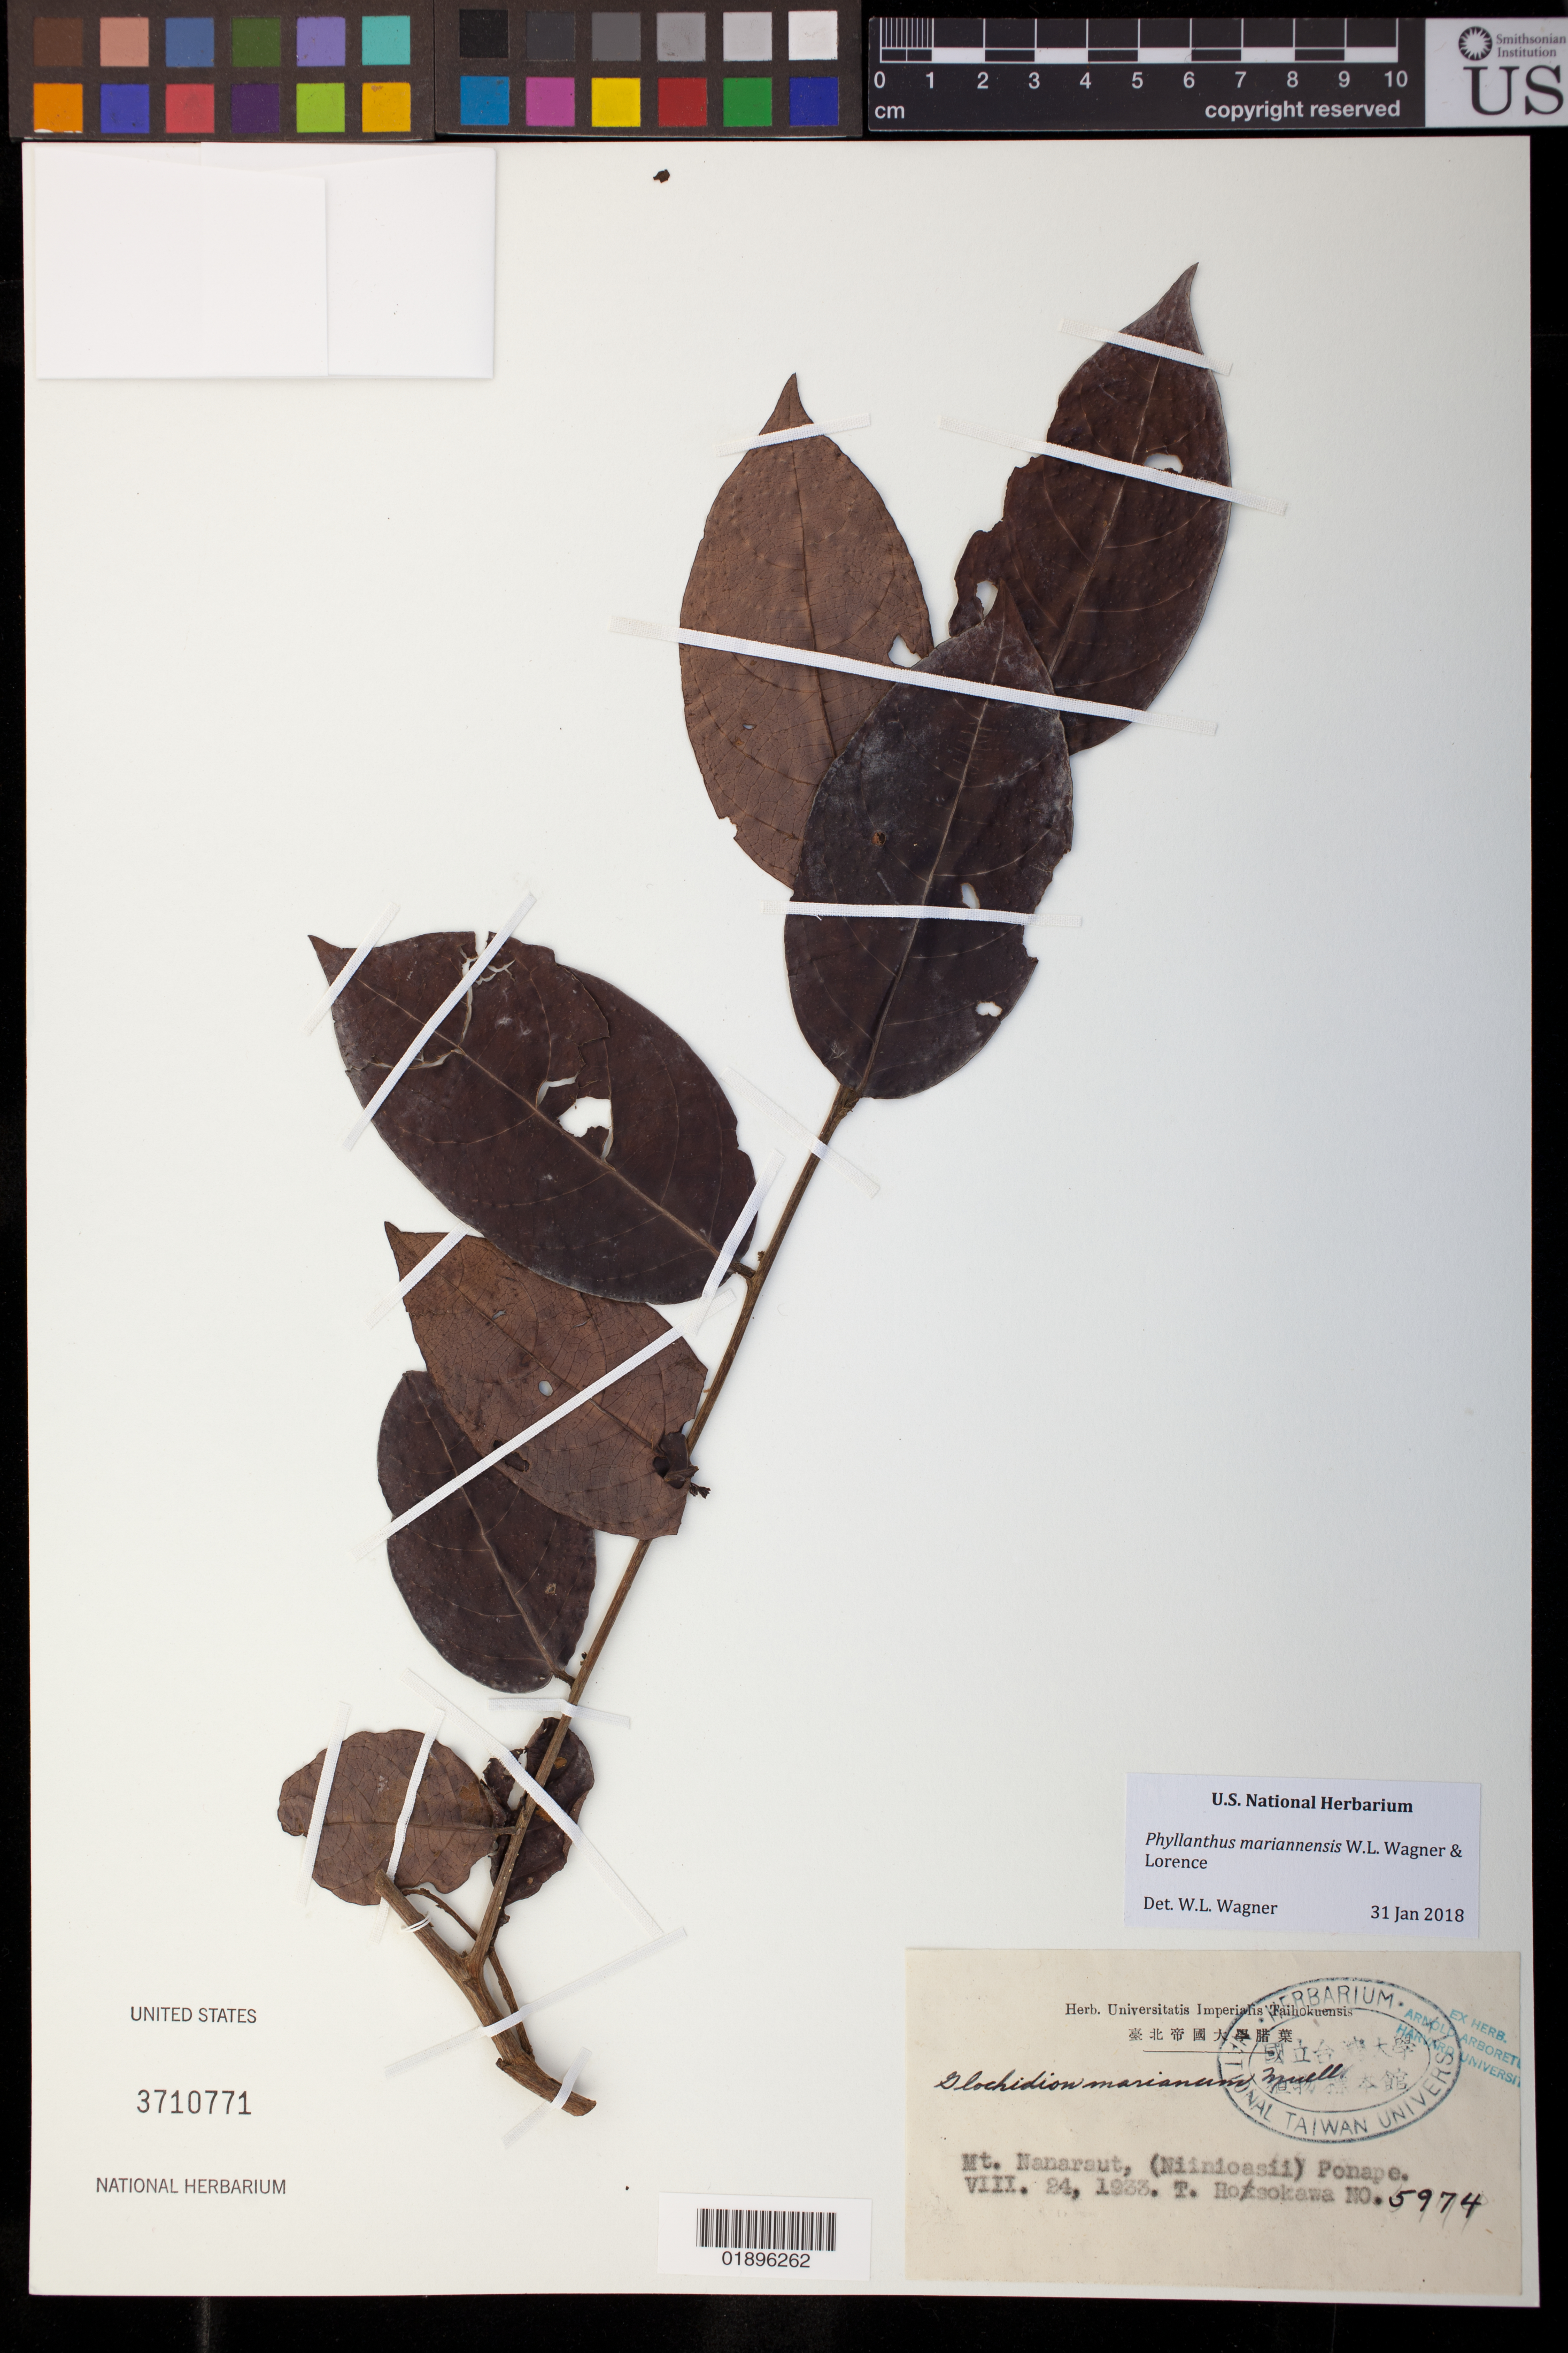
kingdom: Plantae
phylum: Tracheophyta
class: Magnoliopsida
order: Malpighiales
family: Phyllanthaceae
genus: Phyllanthus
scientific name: Phyllanthus mariannensis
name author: W.L. Wagner & Lorence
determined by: Wagner, W. L., (BOT), Smithsonian Institution - National Museum of Natural History (UNITED STATES)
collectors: T. Hosokawa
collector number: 5974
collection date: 1933-08-24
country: Micronesia, Federated States of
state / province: Pohnpei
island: Pohnpei [Ponape]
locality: Mt. Nanaraut, (Niinioasii) Ponape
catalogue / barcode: US 3710771